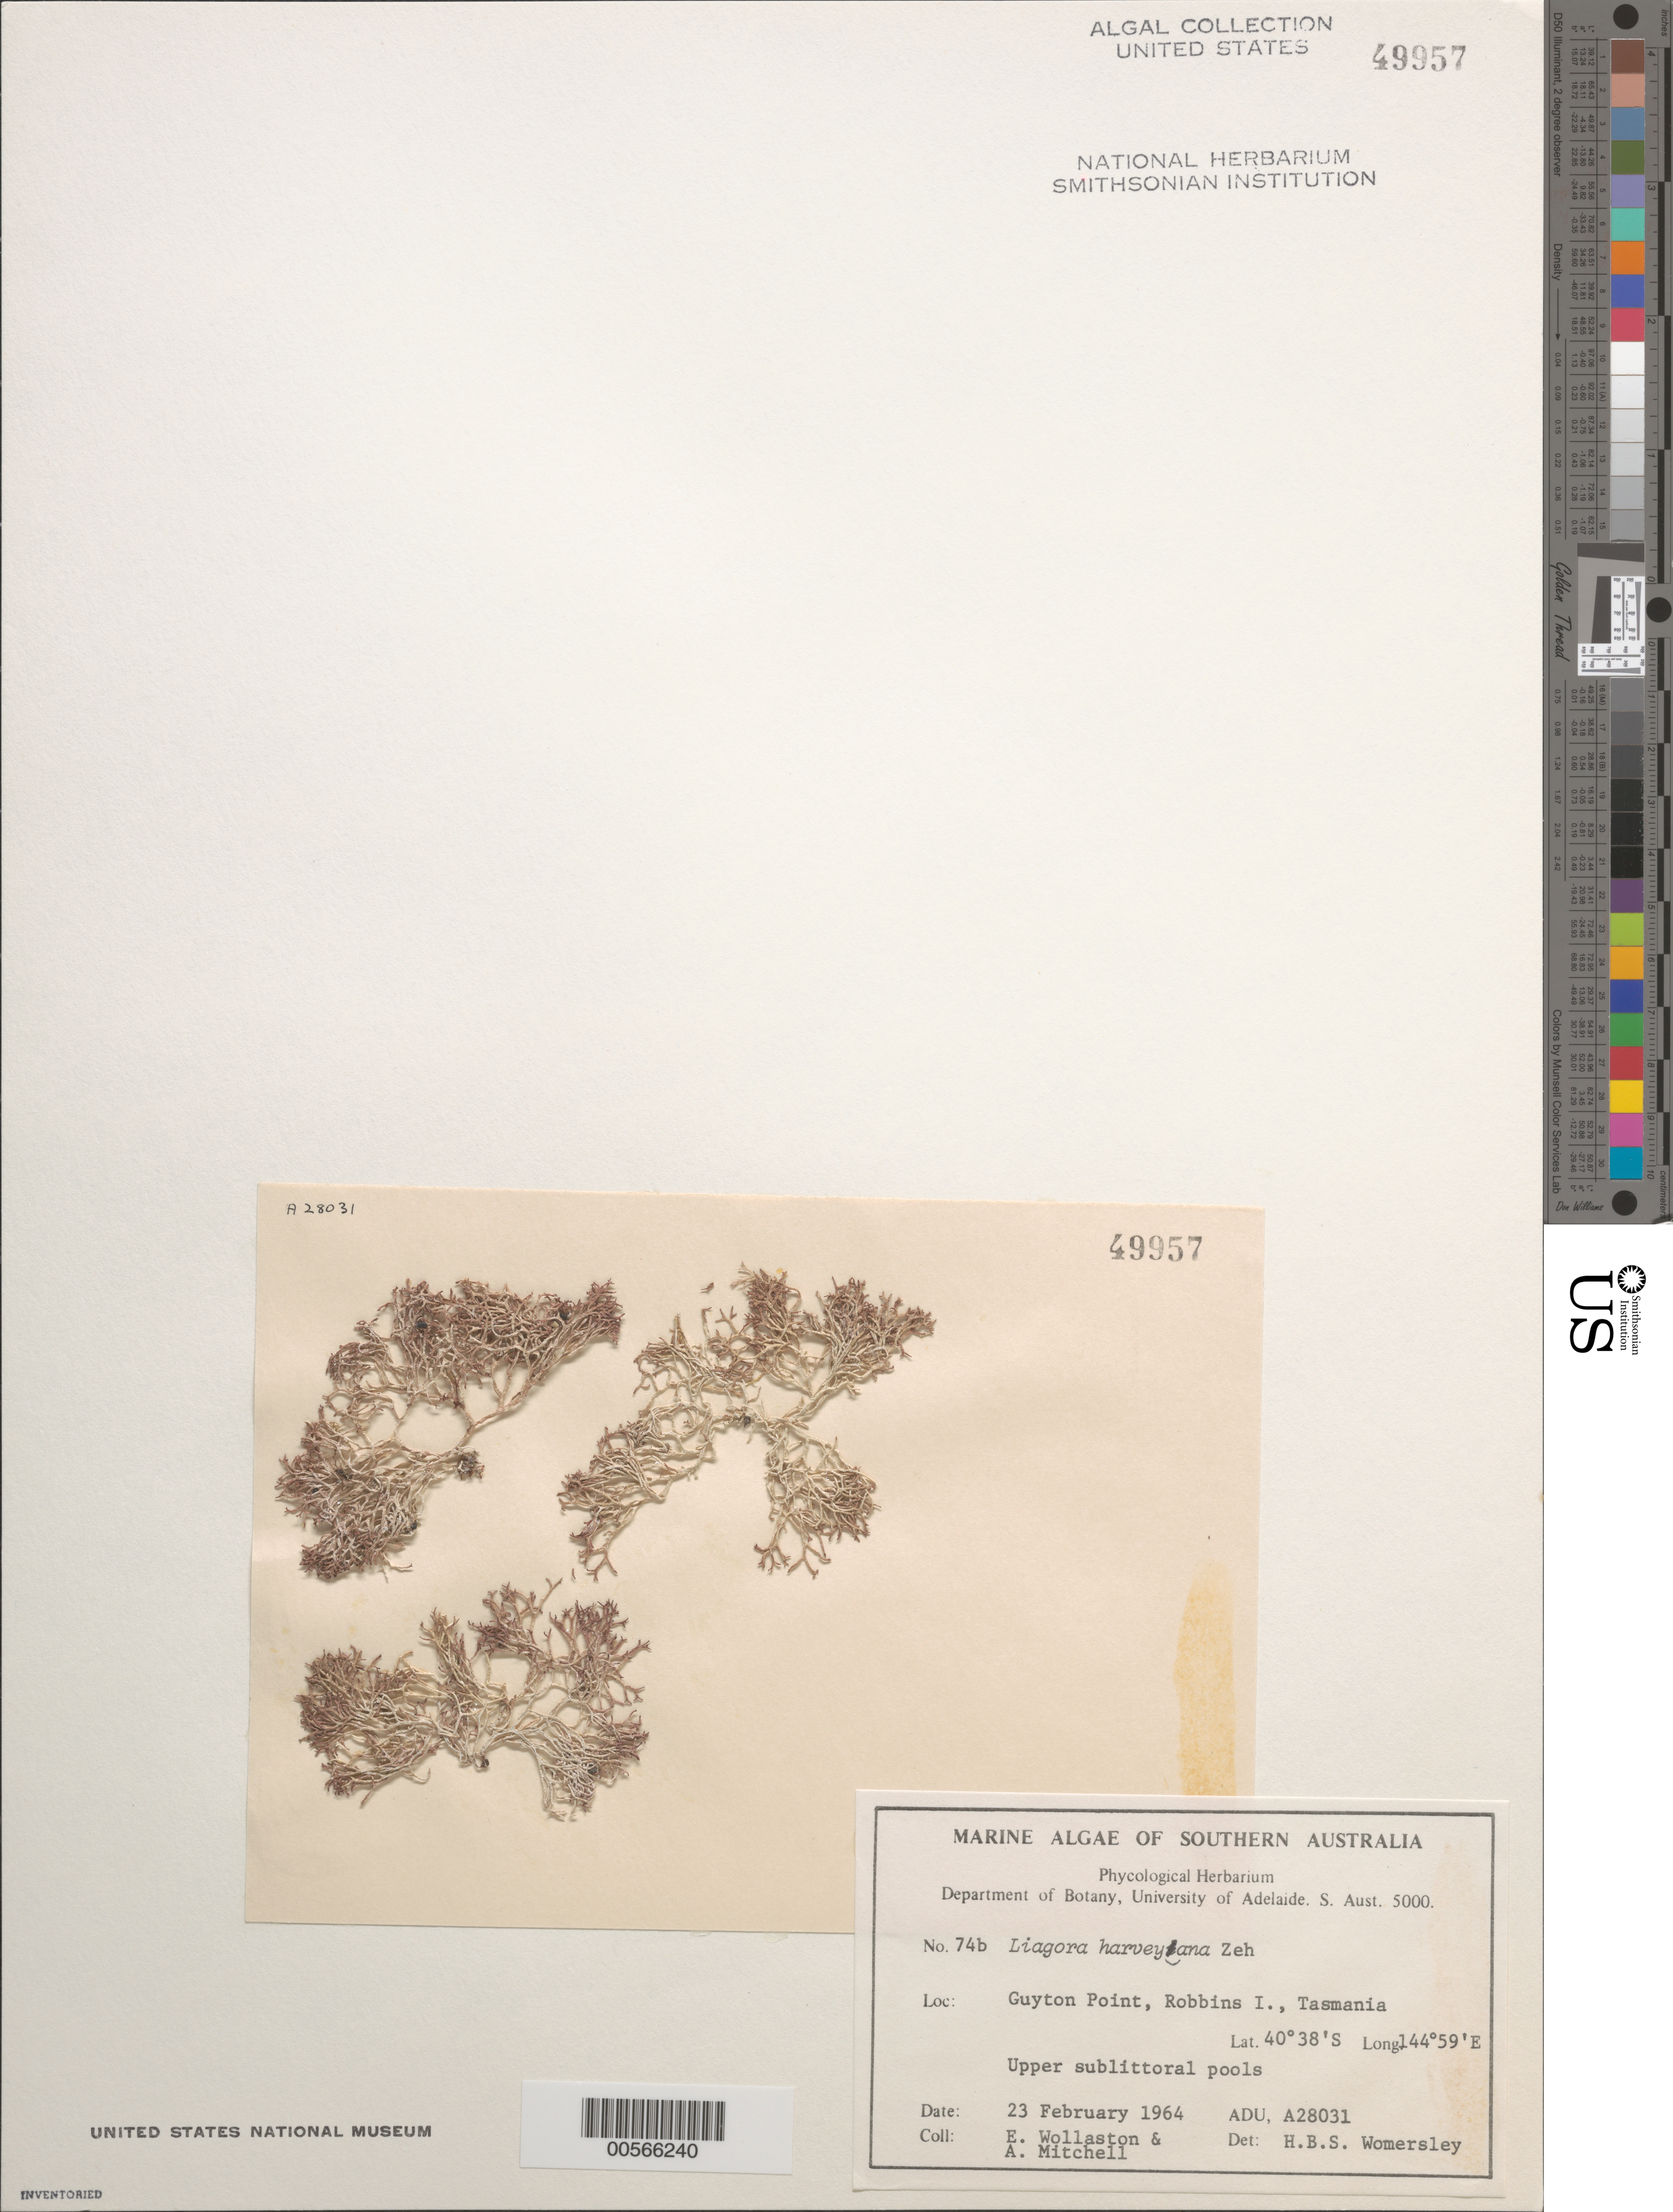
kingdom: Plantae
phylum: Rhodophyta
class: Florideophyceae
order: Nemaliales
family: Liagoraceae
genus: Liagora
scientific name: Liagora harveyana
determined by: Womersley, H. B. S.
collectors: E. Wollaston & A. Mitchell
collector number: ADU A28031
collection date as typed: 23 Feb 1964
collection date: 1964-02-23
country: Australia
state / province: Tasmania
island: Robbins Island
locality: Guyton Point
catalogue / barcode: US 49957